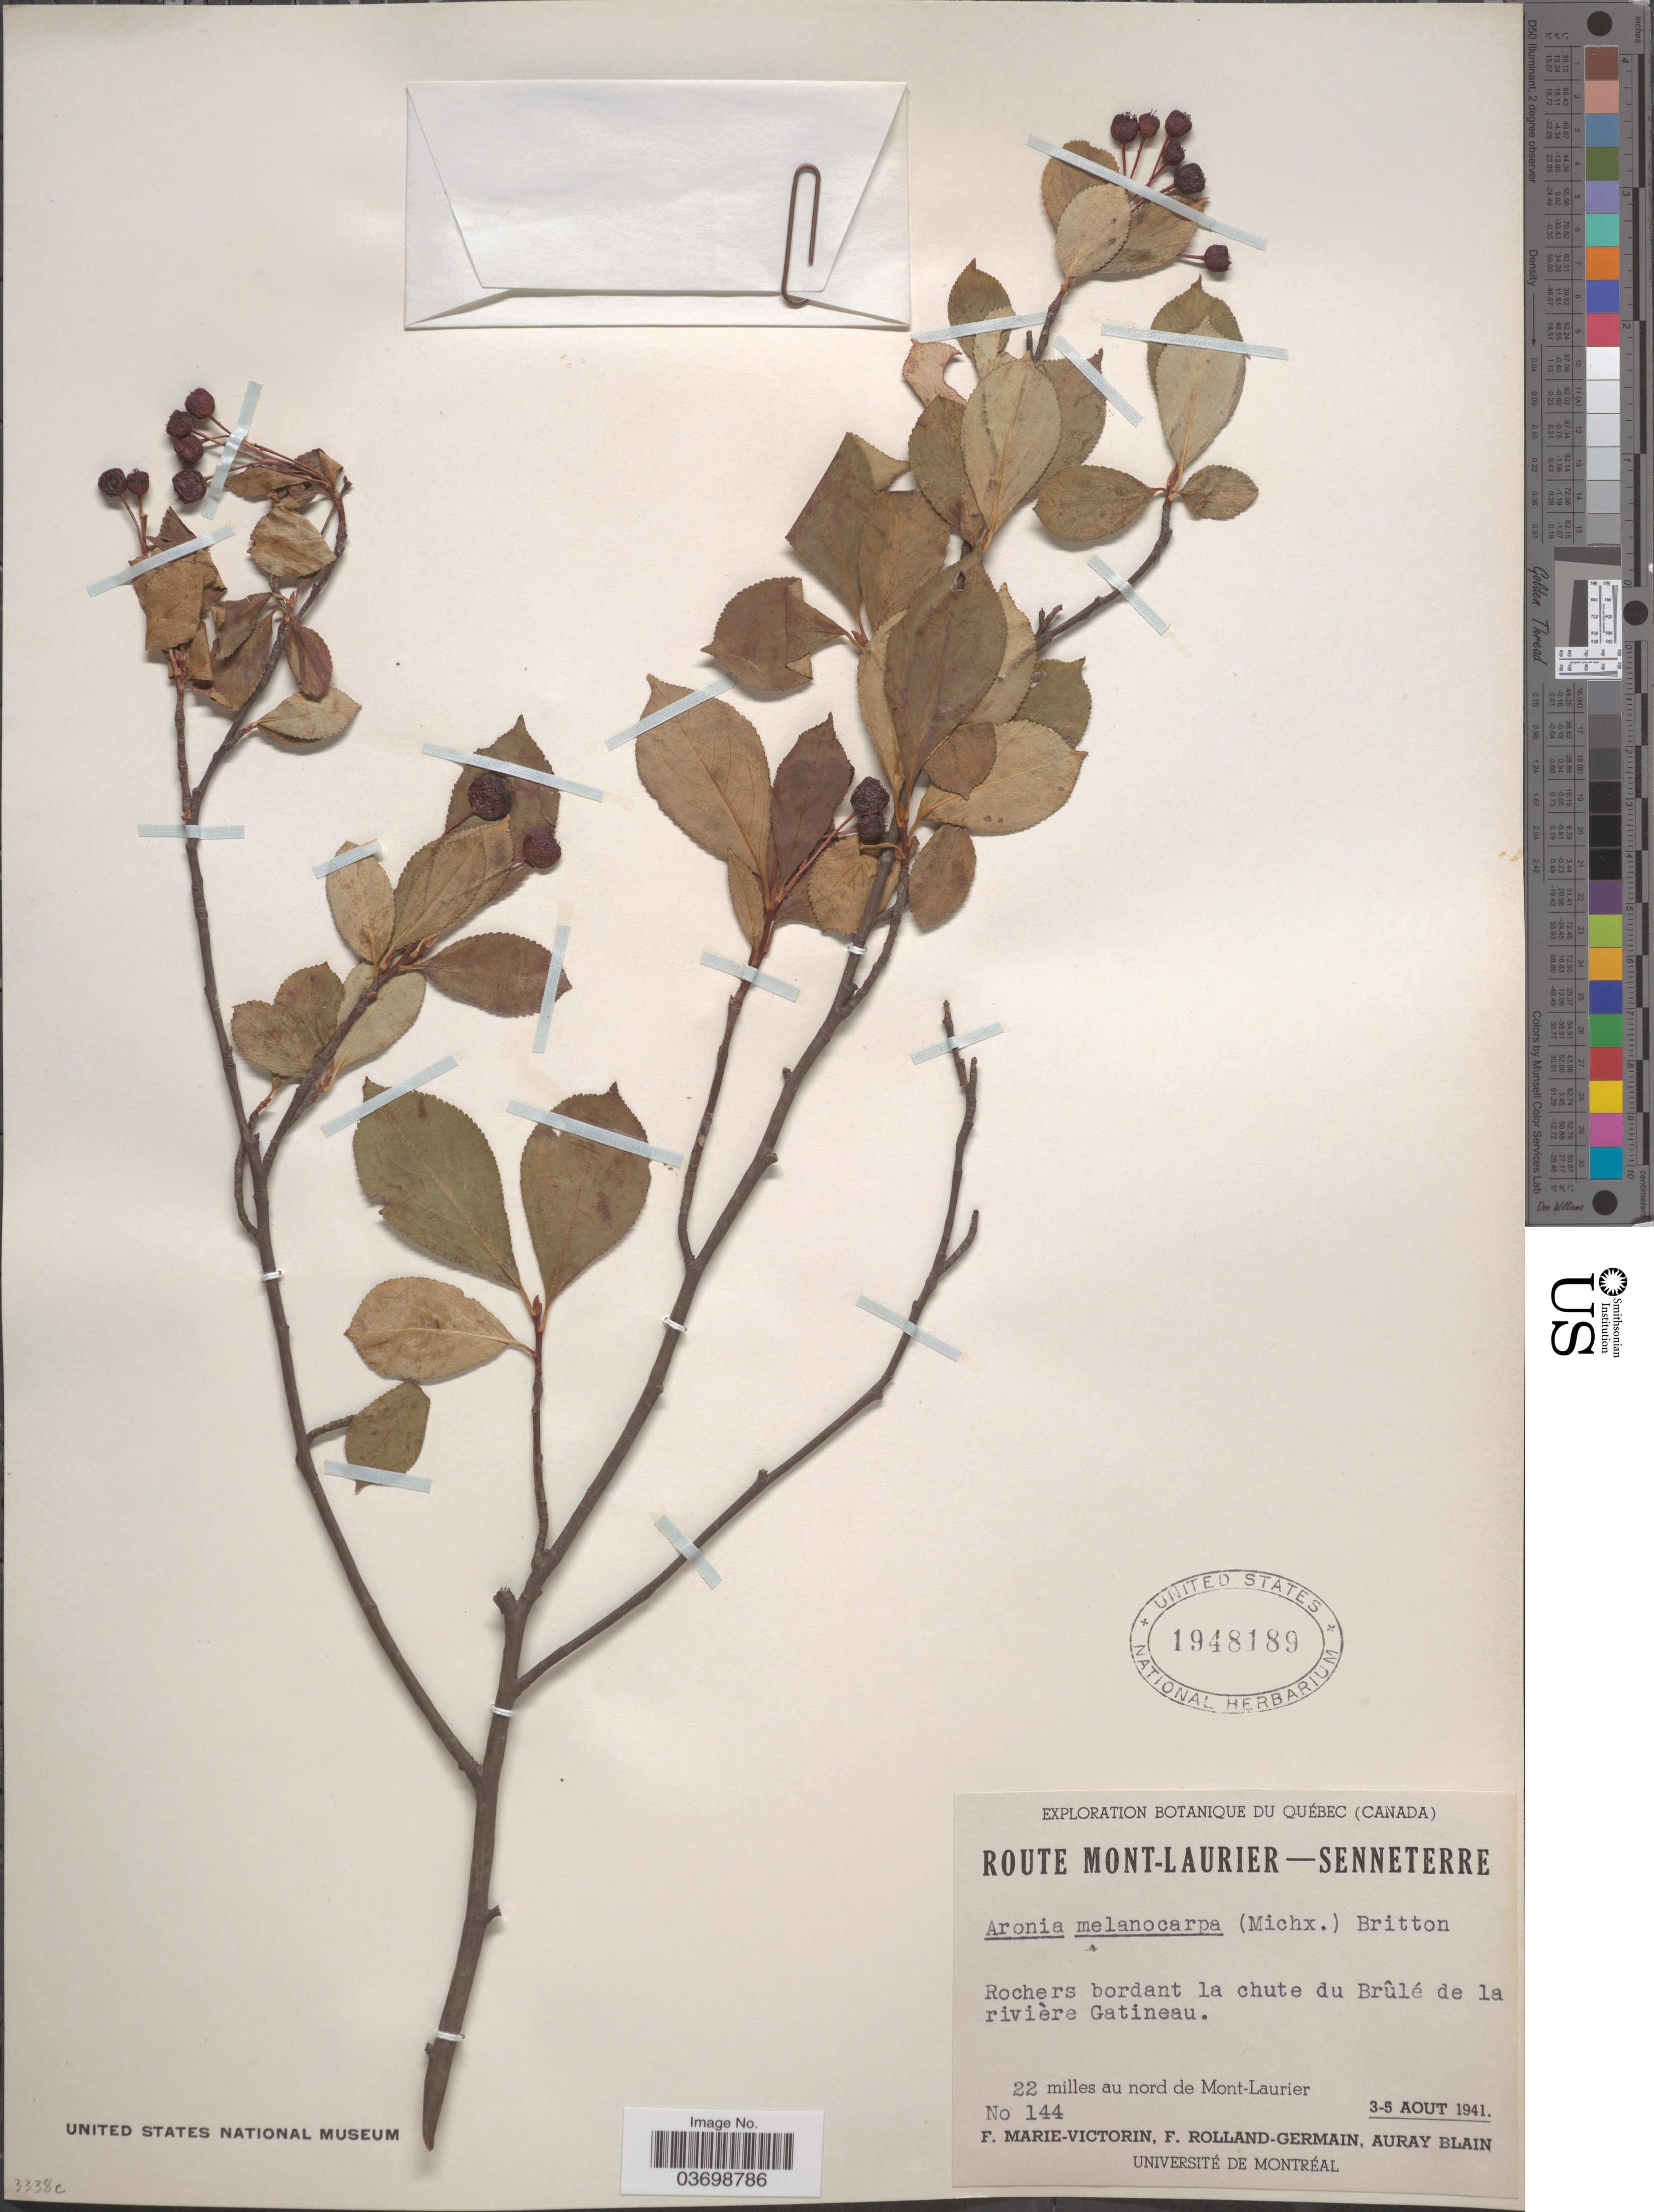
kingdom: Plantae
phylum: Tracheophyta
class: Magnoliopsida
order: Rosales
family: Rosaceae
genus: Aronia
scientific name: Aronia melanocarpa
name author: (Michx.) Elliott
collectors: F. Marie-Victorin, Rolland-Germain & A. Blain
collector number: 144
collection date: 1941-08-03/1941-08-05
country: Canada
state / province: Quebec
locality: Route Mont-Laurier - Senneterre. Rochers bordant la chute du Brûlé de la rivière Gatineau. 22 milles au nord de Mont-Laurier.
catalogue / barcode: US 1948189